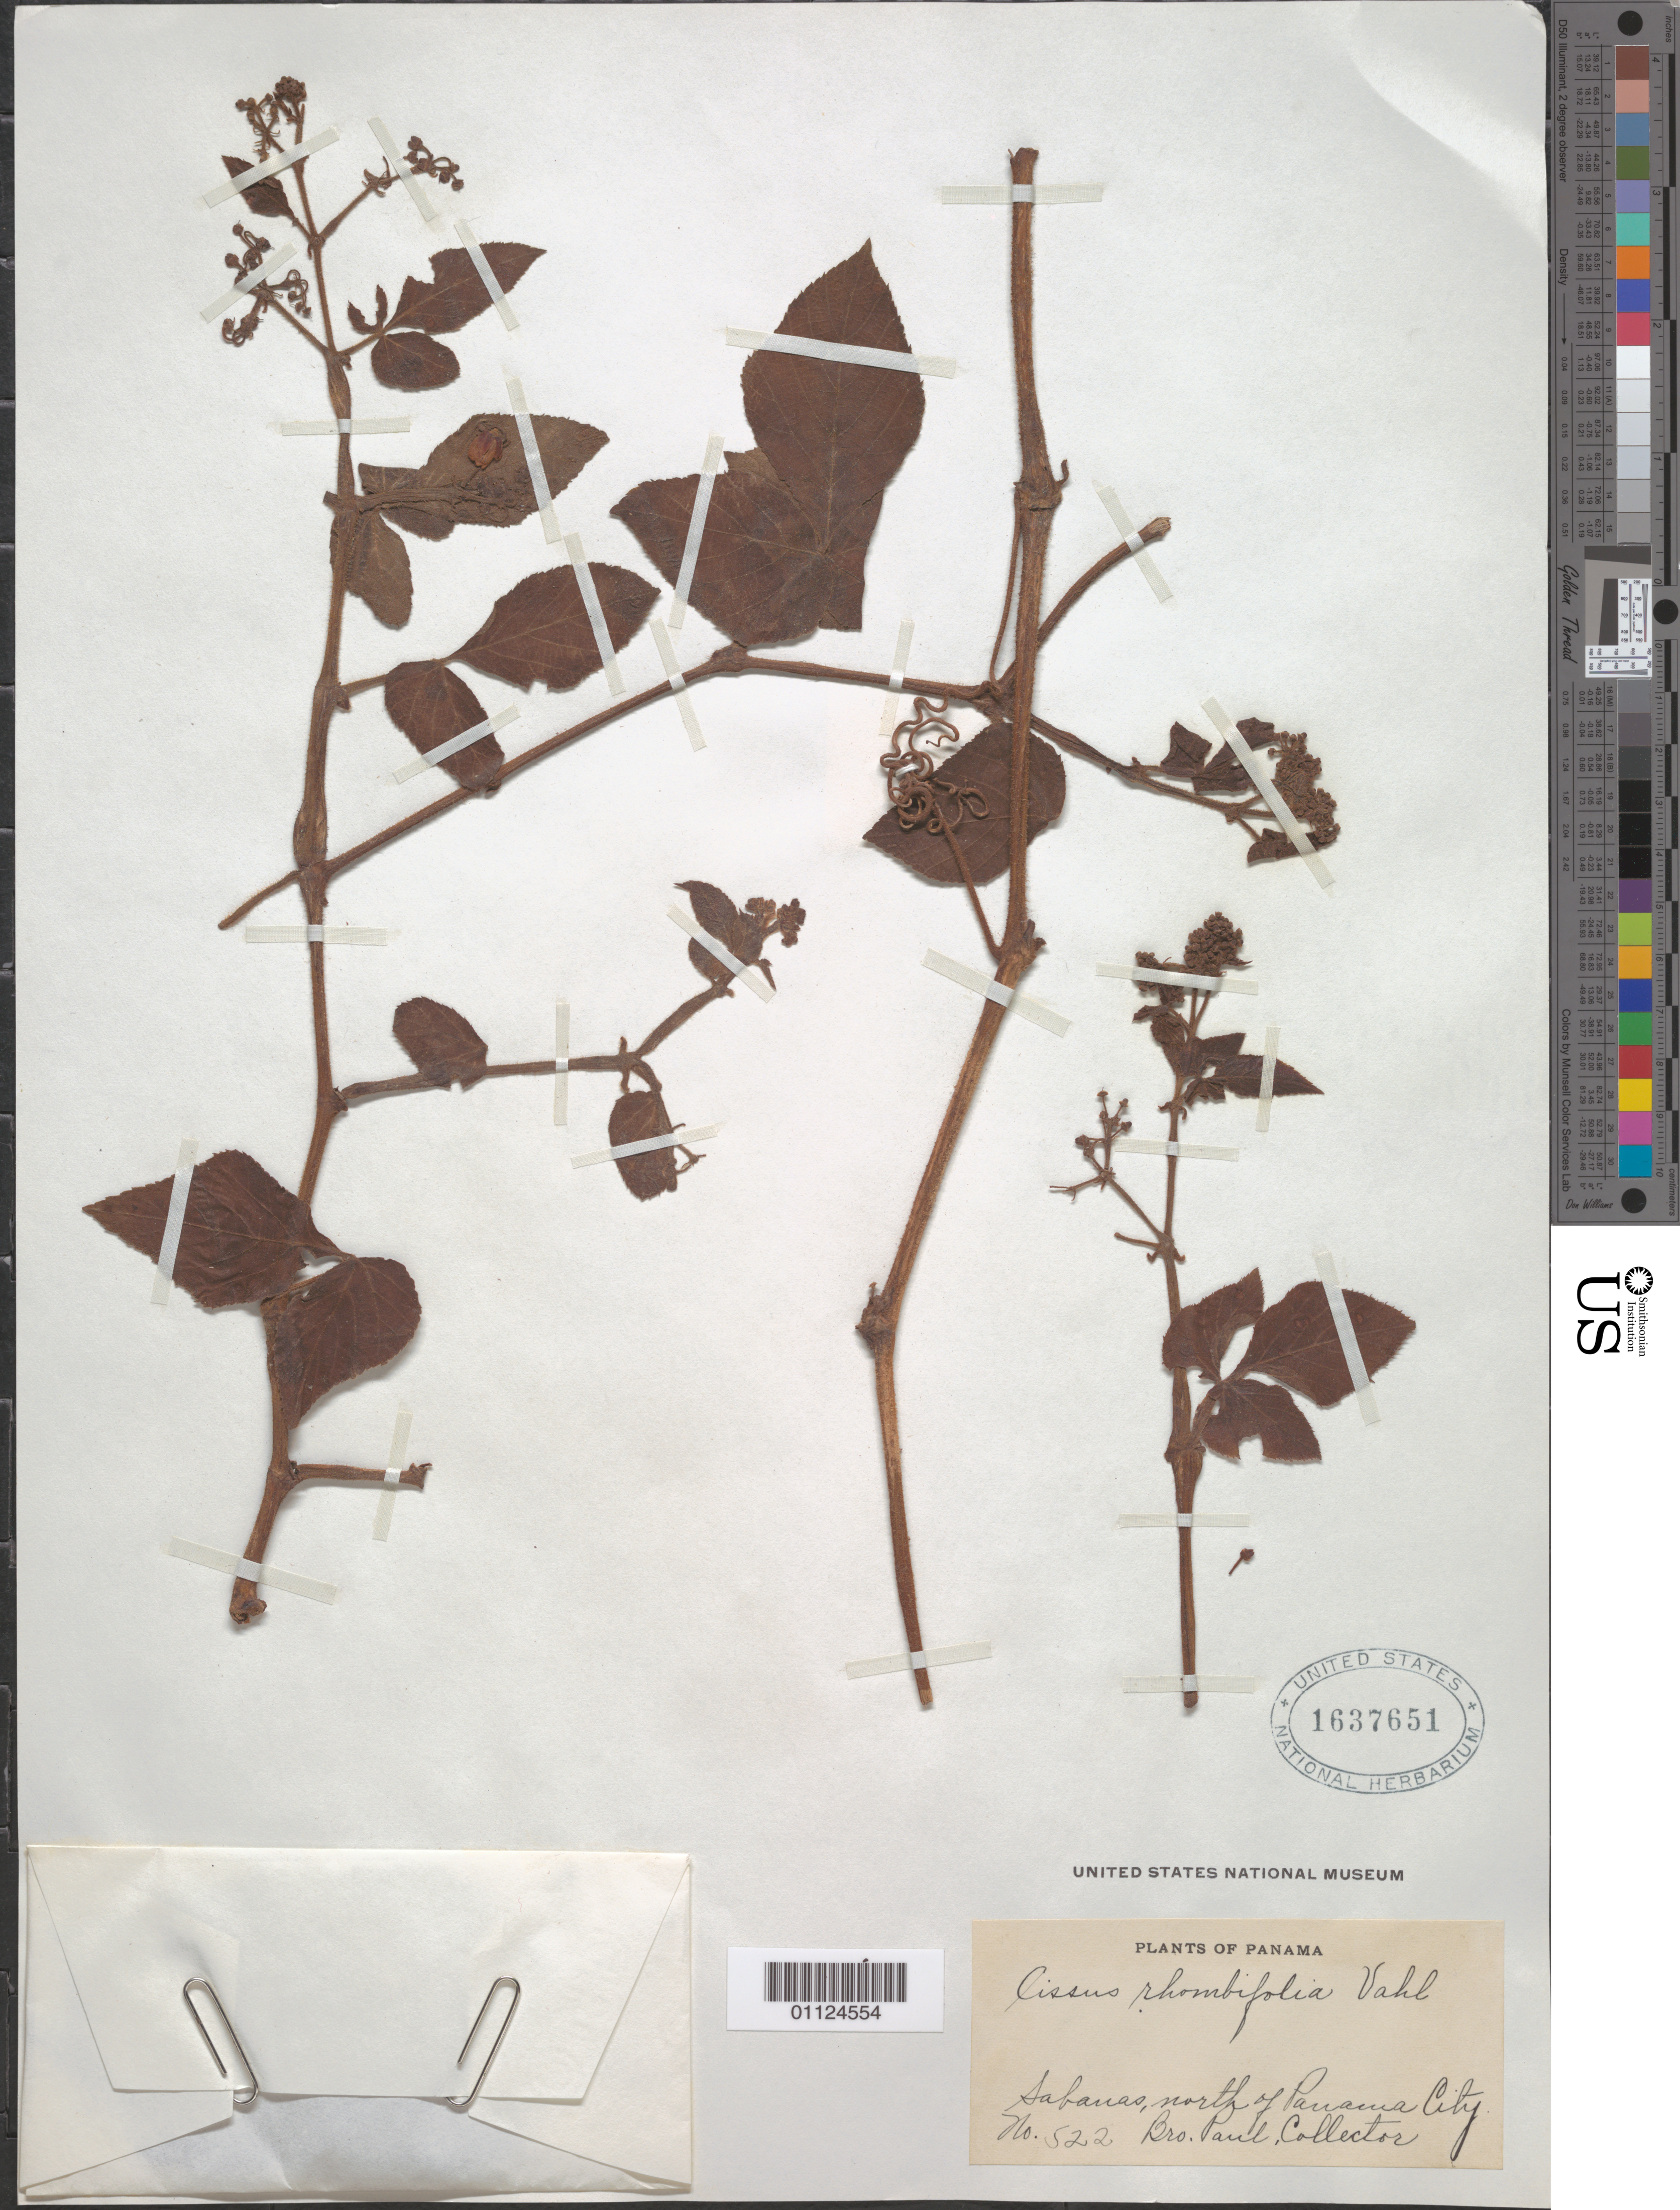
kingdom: Plantae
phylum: Tracheophyta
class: Magnoliopsida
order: Vitales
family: Vitaceae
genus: Cissus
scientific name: Cissus rhombifolia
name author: Vahl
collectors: B. Paul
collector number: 522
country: Panama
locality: Sabanas, N of Panama City.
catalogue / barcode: US 1637651